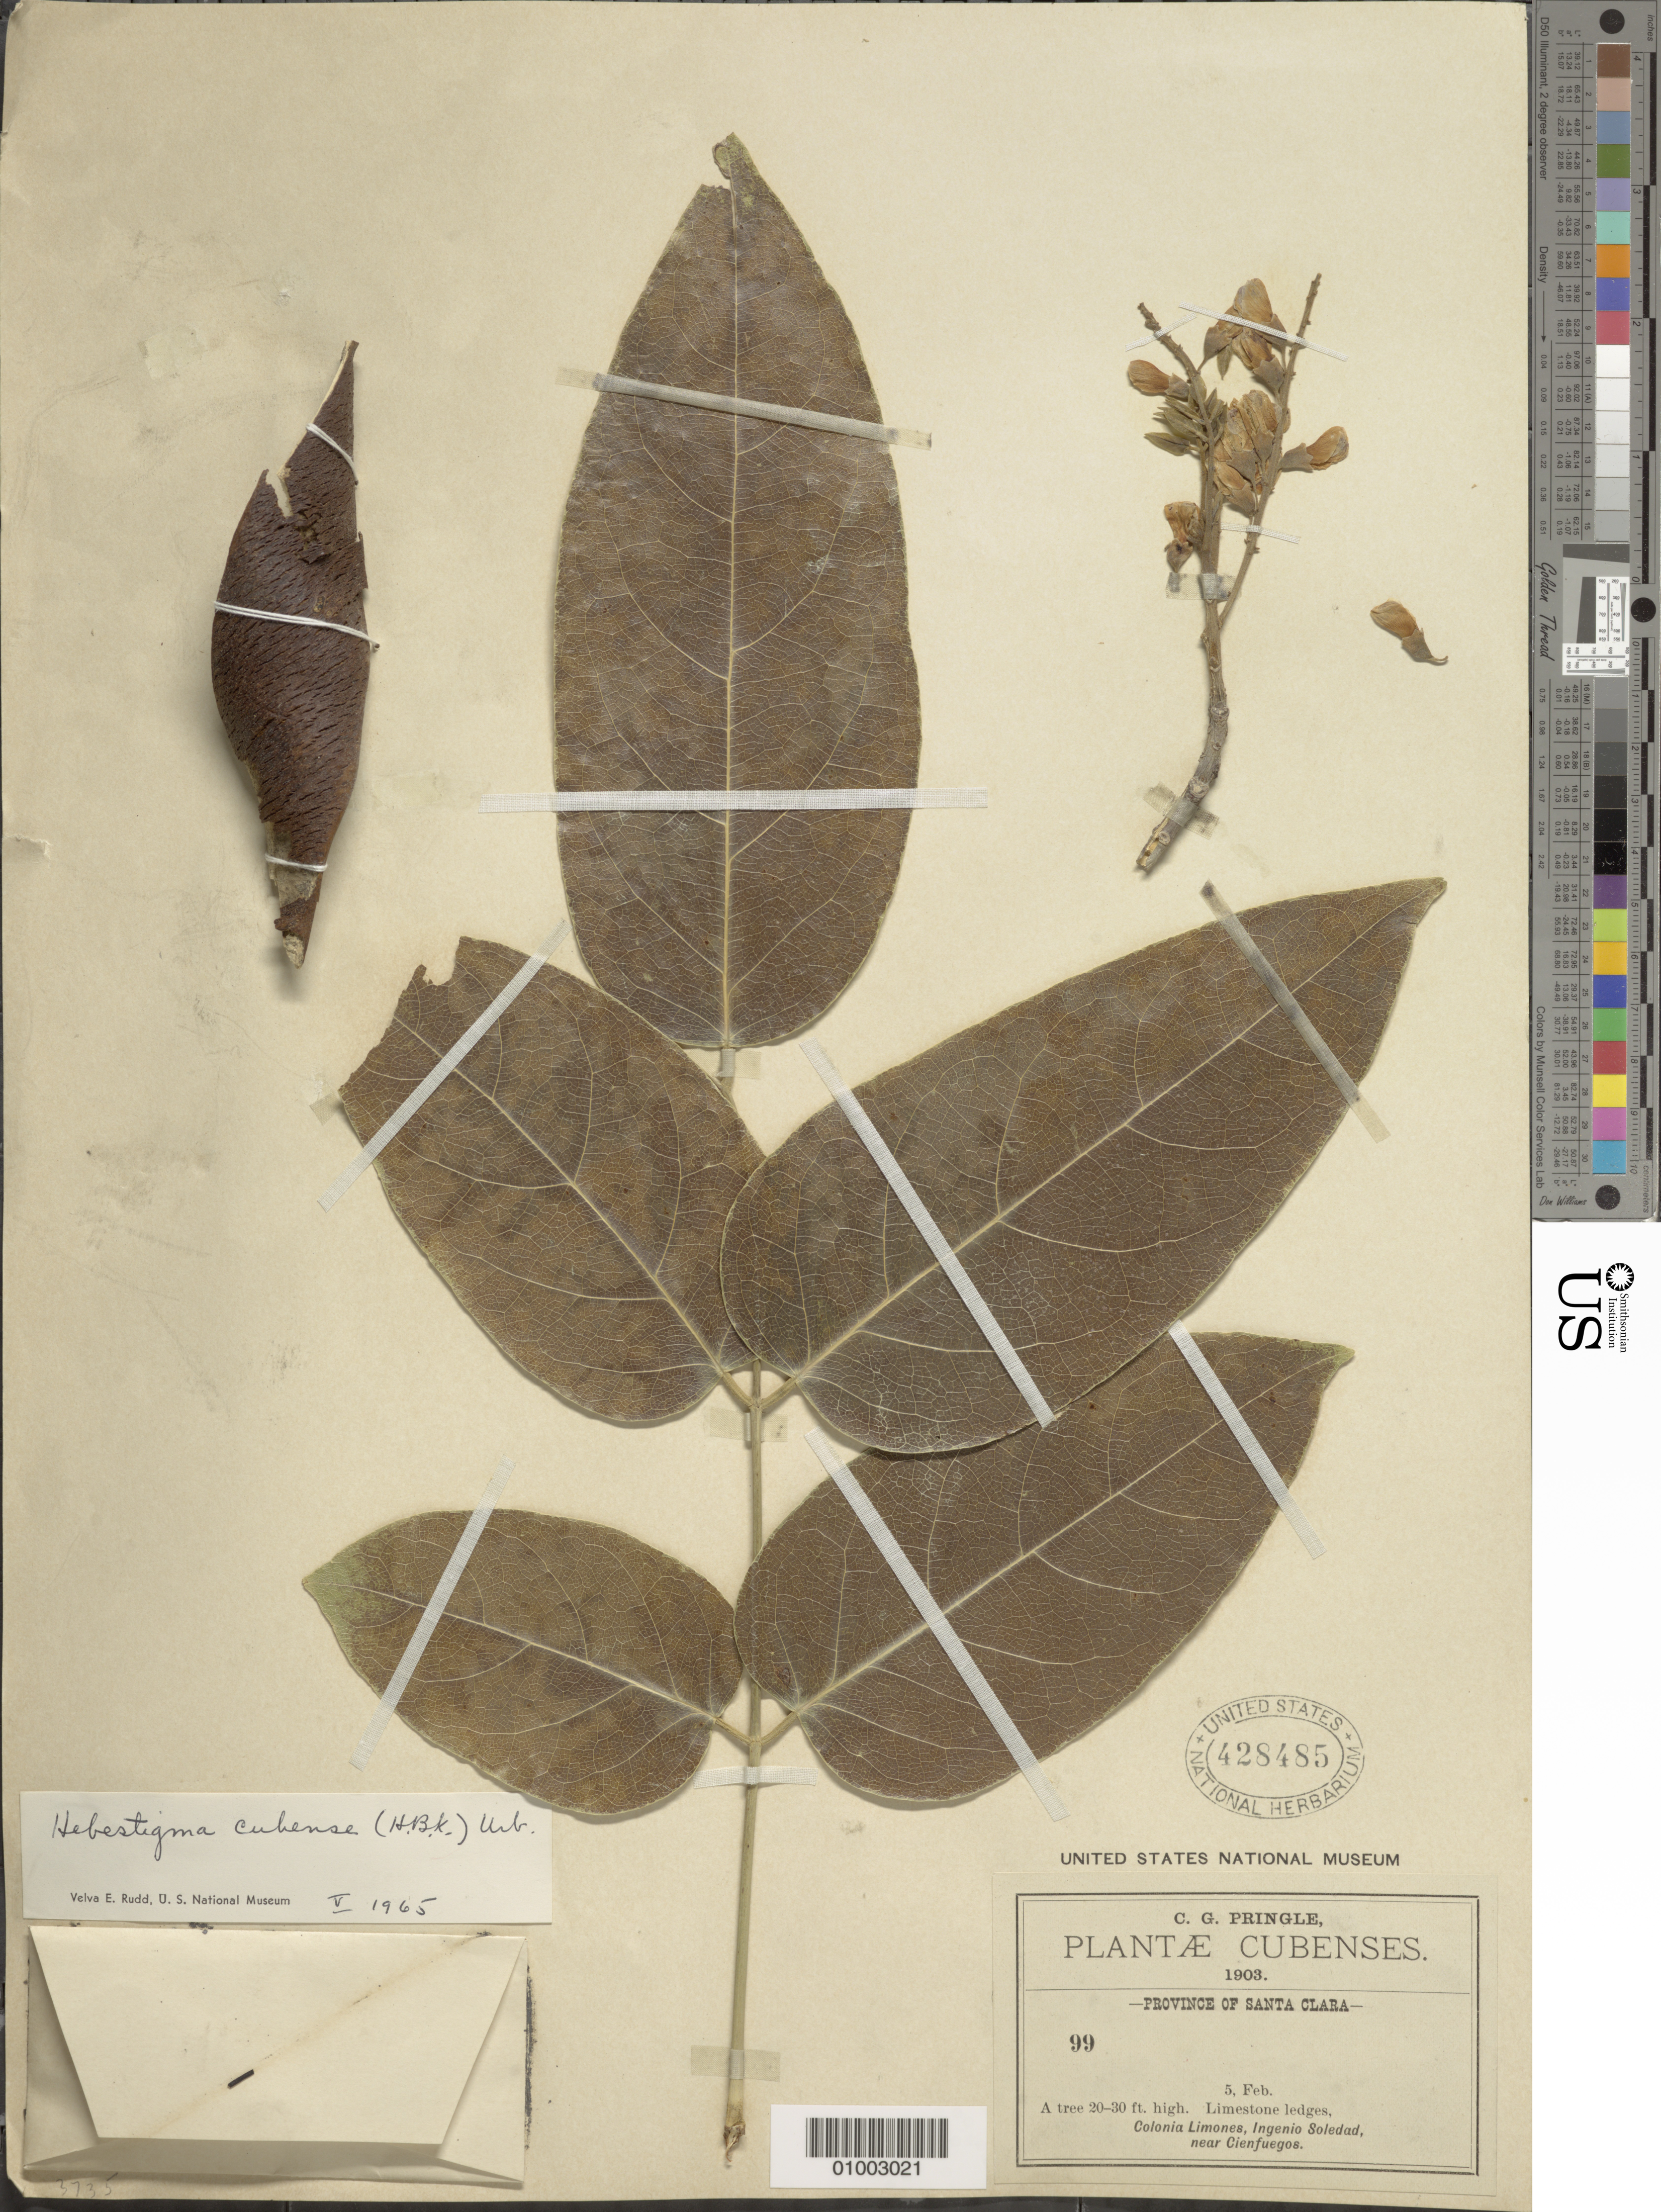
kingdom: Plantae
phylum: Tracheophyta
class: Magnoliopsida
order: Fabales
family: Fabaceae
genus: Hebestigma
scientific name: Hebestigma cubense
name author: (Kunth) Urb.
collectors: C. G. Pringle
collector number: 99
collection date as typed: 05 Feb 1903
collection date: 1903-02-05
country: Cuba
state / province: Cienfuegos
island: Cuba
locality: Province of Santa Clara, Colonia Limones, Ingenio Soledad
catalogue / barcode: US 428485